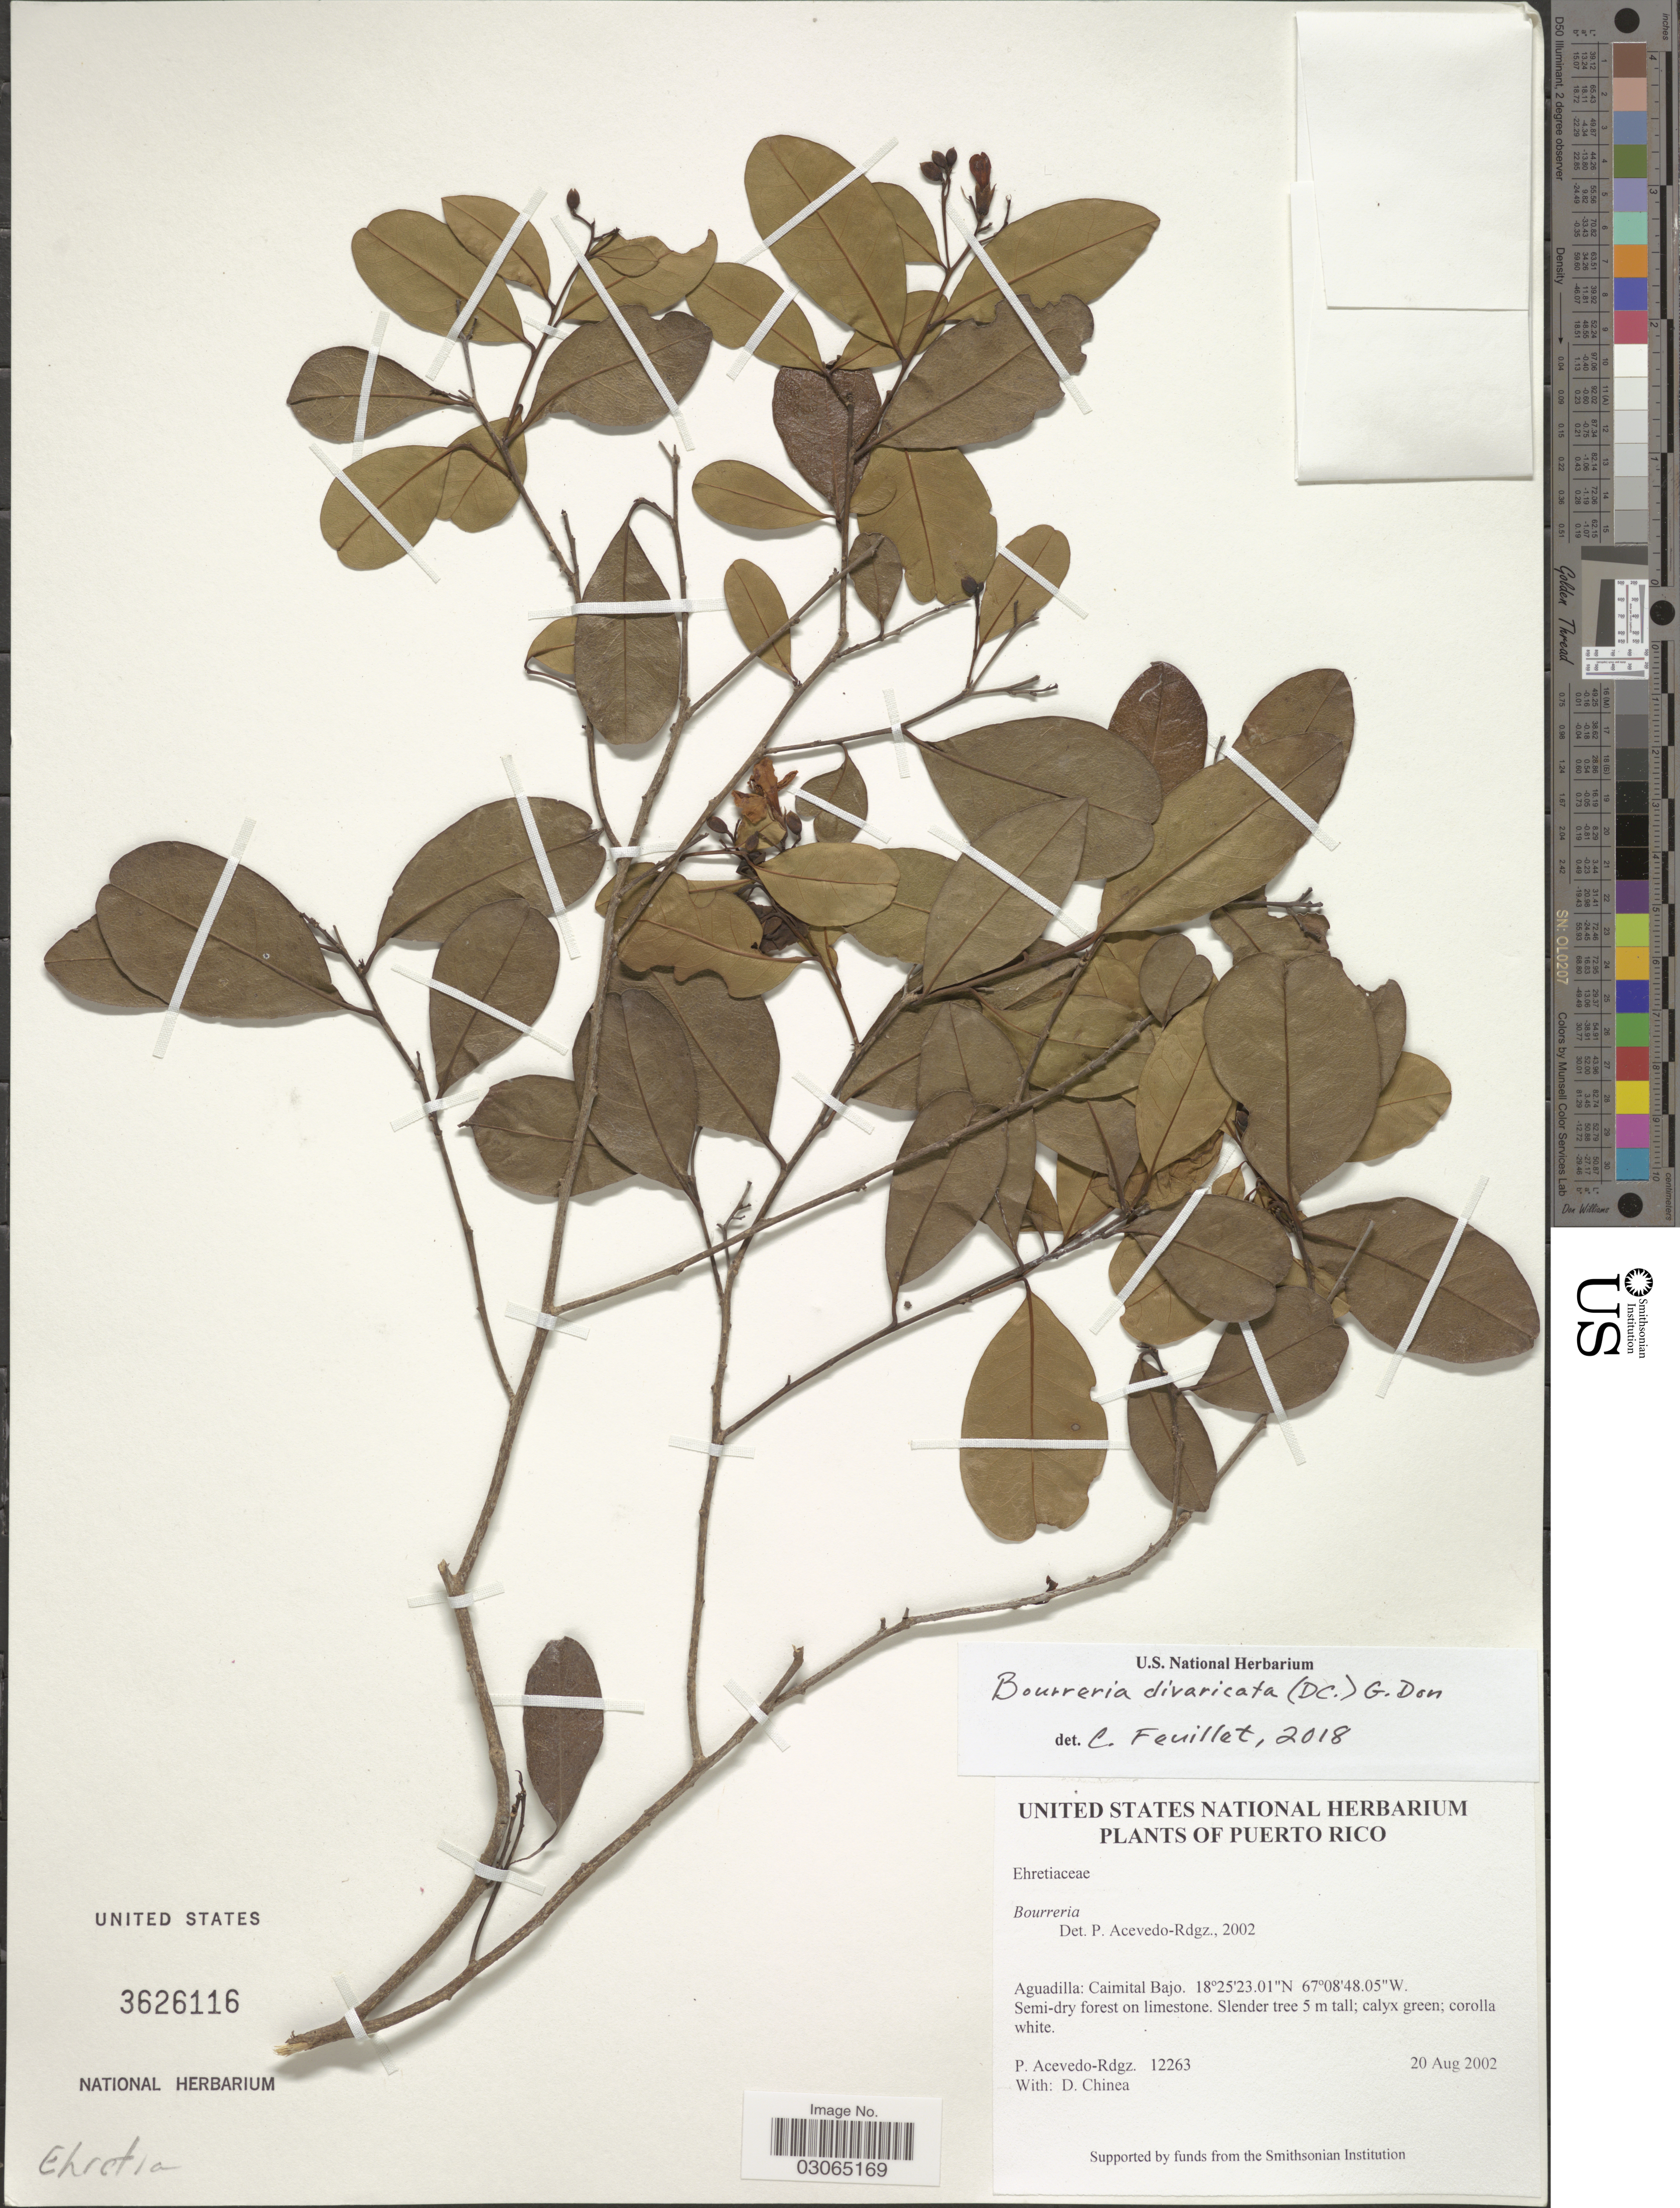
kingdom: Plantae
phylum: Tracheophyta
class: Magnoliopsida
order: Boraginales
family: Ehretiaceae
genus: Bourreria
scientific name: Bourreria divaricata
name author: (DC.) G. Don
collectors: P. Acevedo-Rodr. & D. Chinea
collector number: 12263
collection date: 2002-08-20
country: Puerto Rico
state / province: Aguadilla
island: Puerto Rico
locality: Caimital Bajo.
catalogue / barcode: US 3626116